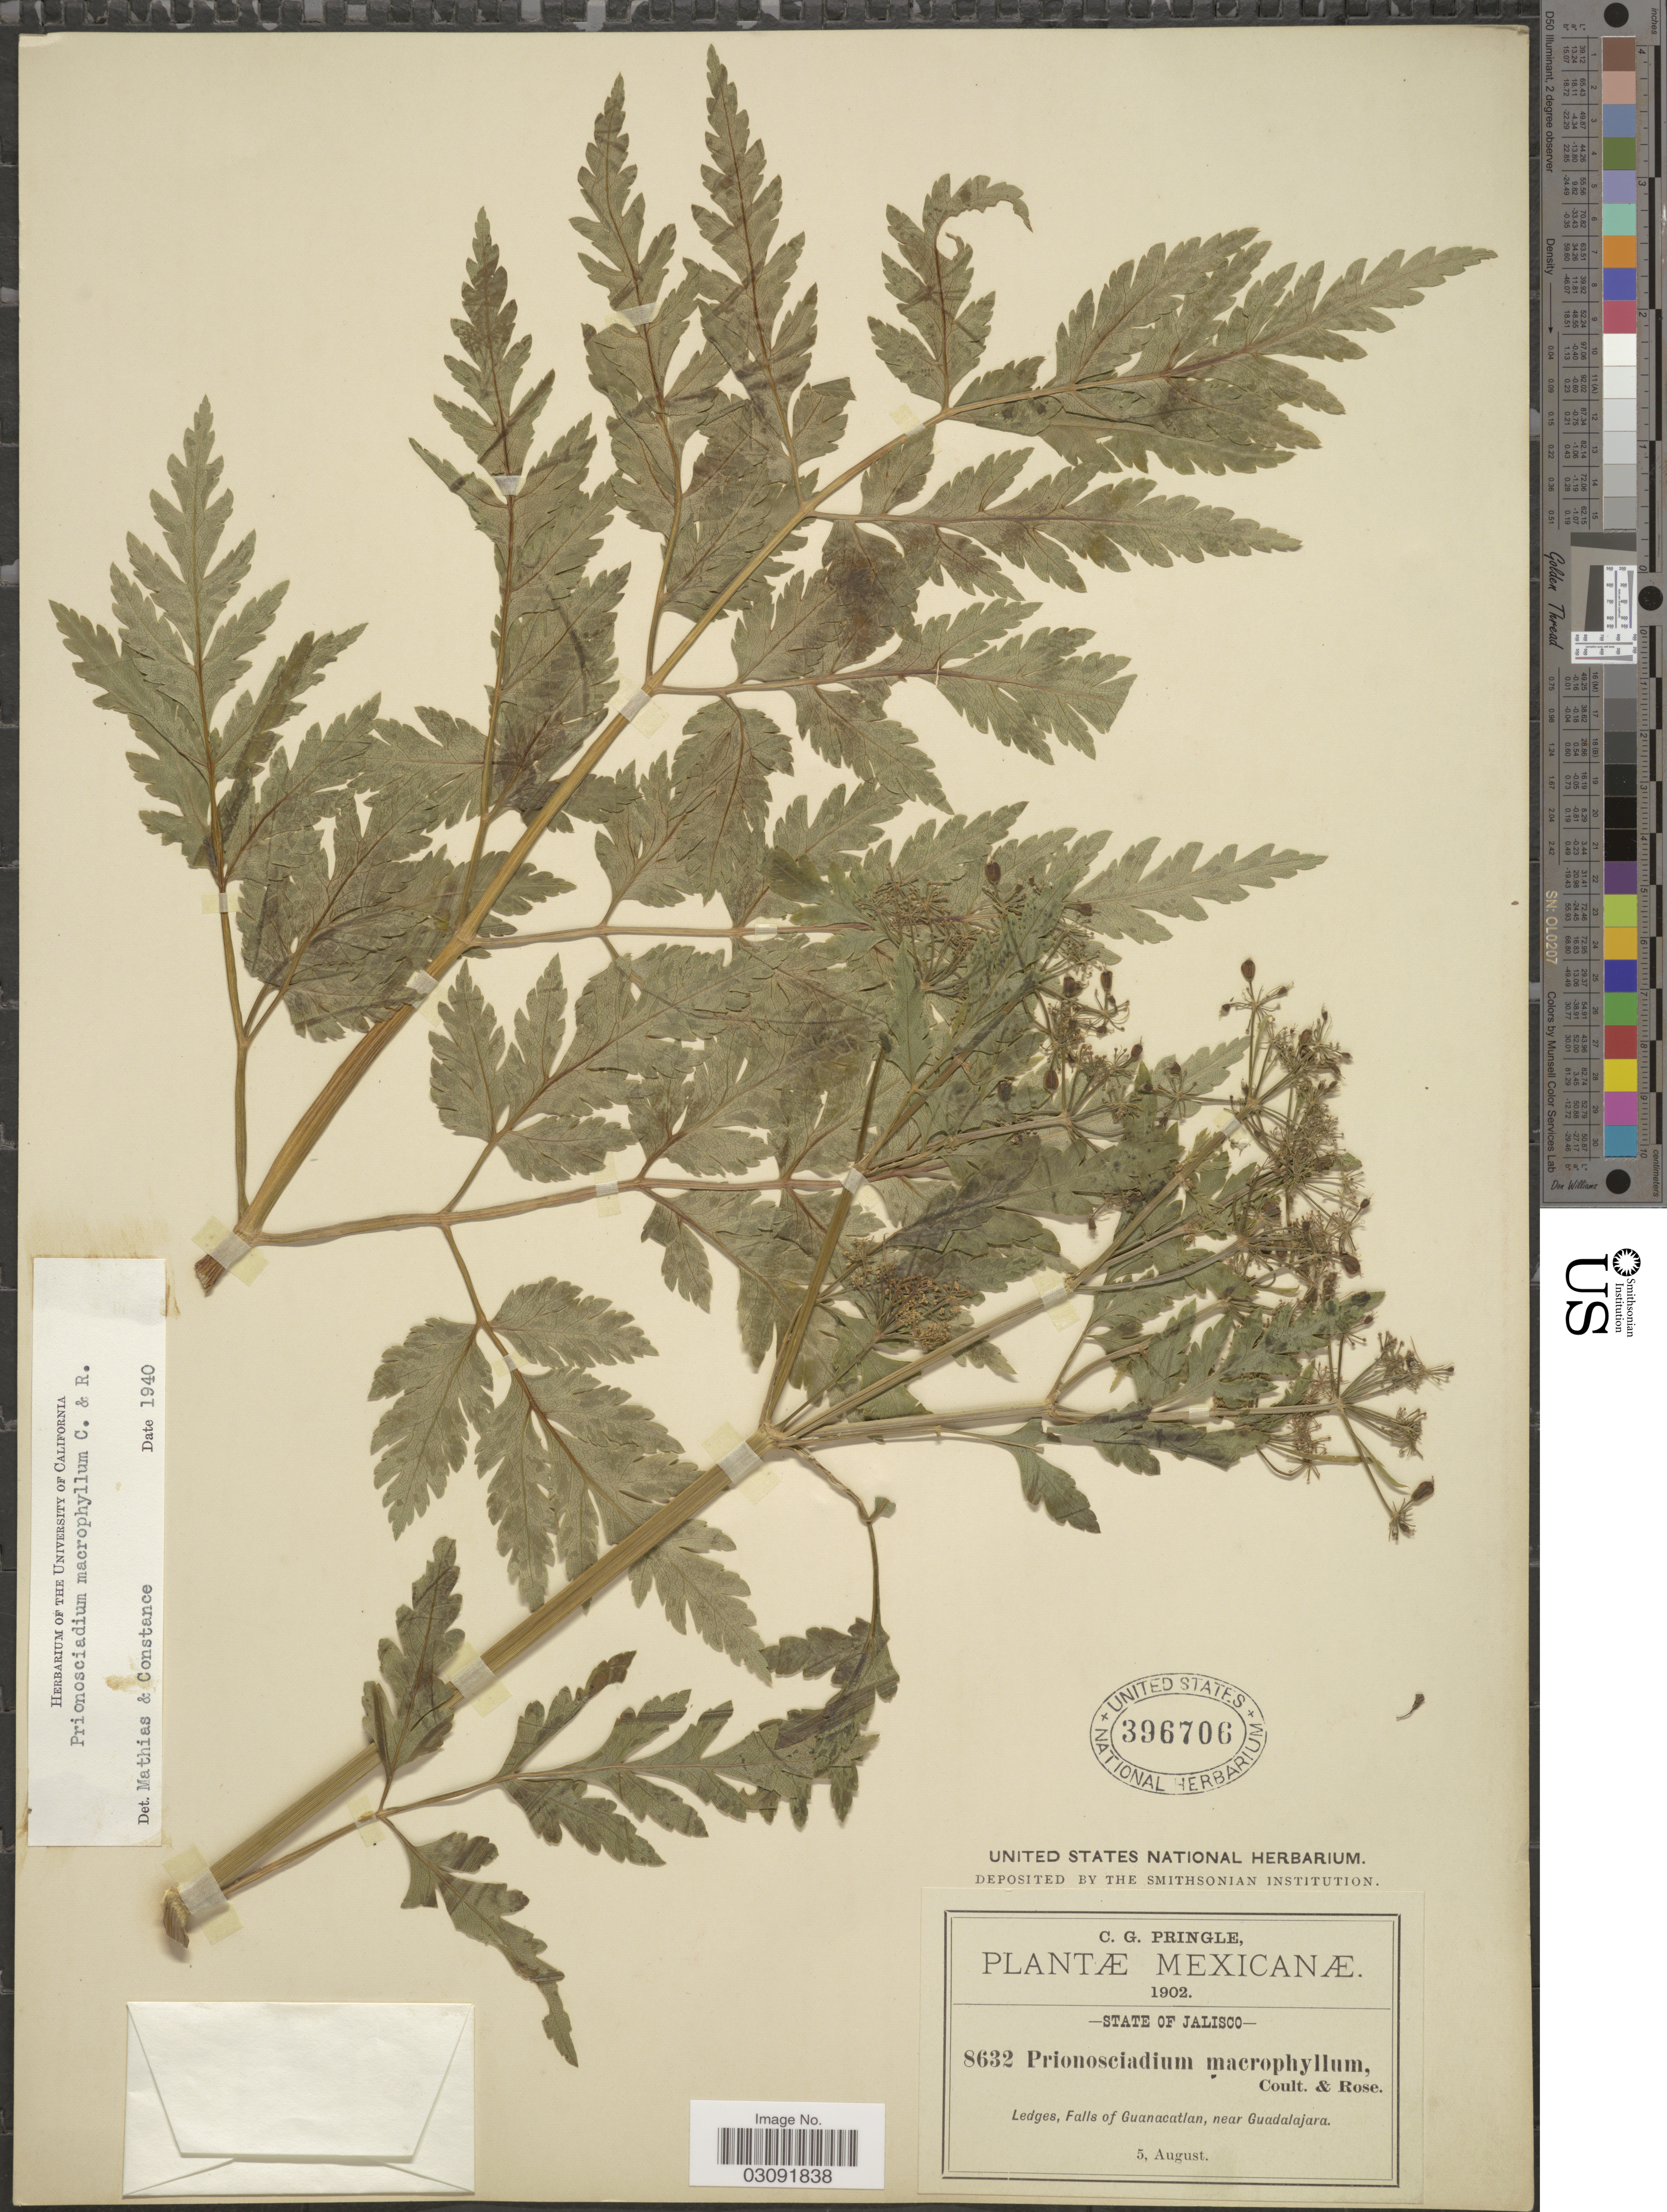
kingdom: Plantae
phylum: Tracheophyta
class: Magnoliopsida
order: Apiales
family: Apiaceae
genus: Prionosciadium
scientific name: Prionosciadium macrophyllum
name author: J.M. Coult. & Rose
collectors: C. G. Pringle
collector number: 8632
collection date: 1902-08-05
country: Mexico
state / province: Jalisco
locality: Ledges, Falls of Guanacatlan, near Guadalajara.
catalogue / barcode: US 396706